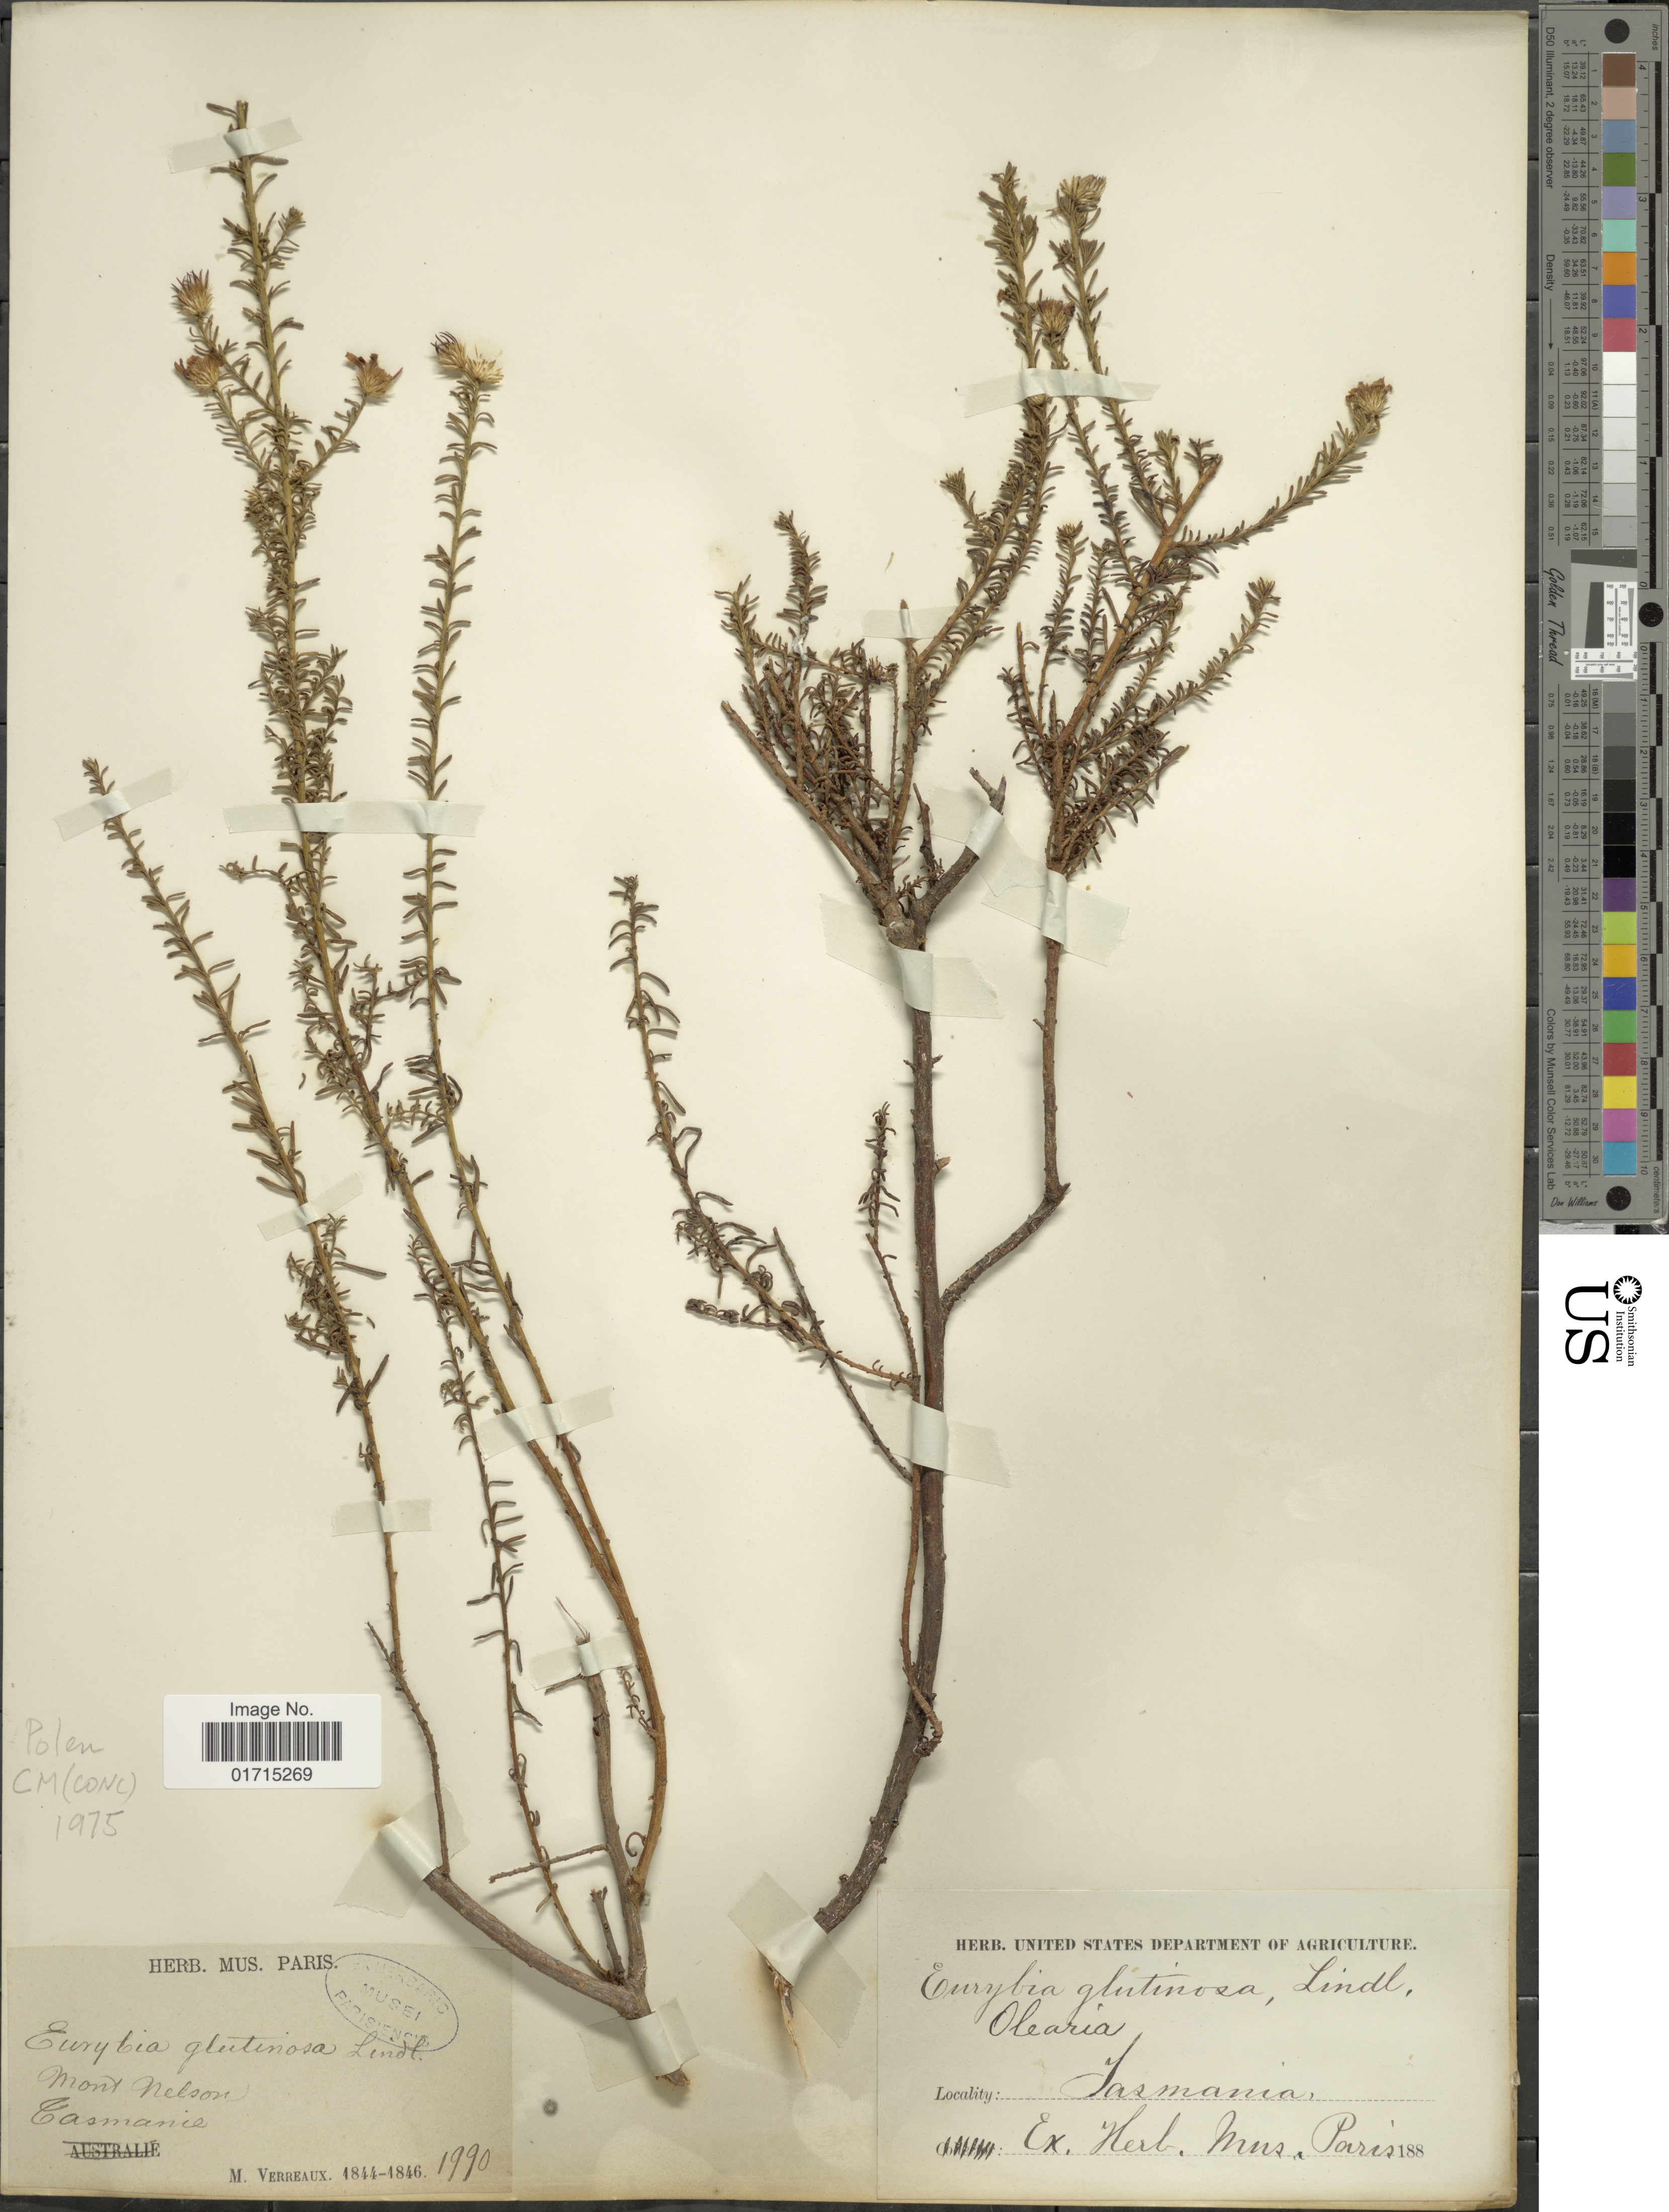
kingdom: Plantae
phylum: Tracheophyta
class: Magnoliopsida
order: Asterales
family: Asteraceae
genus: Olearia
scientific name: Olearia glutinosa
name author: (Lindl.) Benth.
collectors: M. Verreaux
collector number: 1990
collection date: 1844/1846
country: Australia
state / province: Tasmania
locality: Mont Nelson.